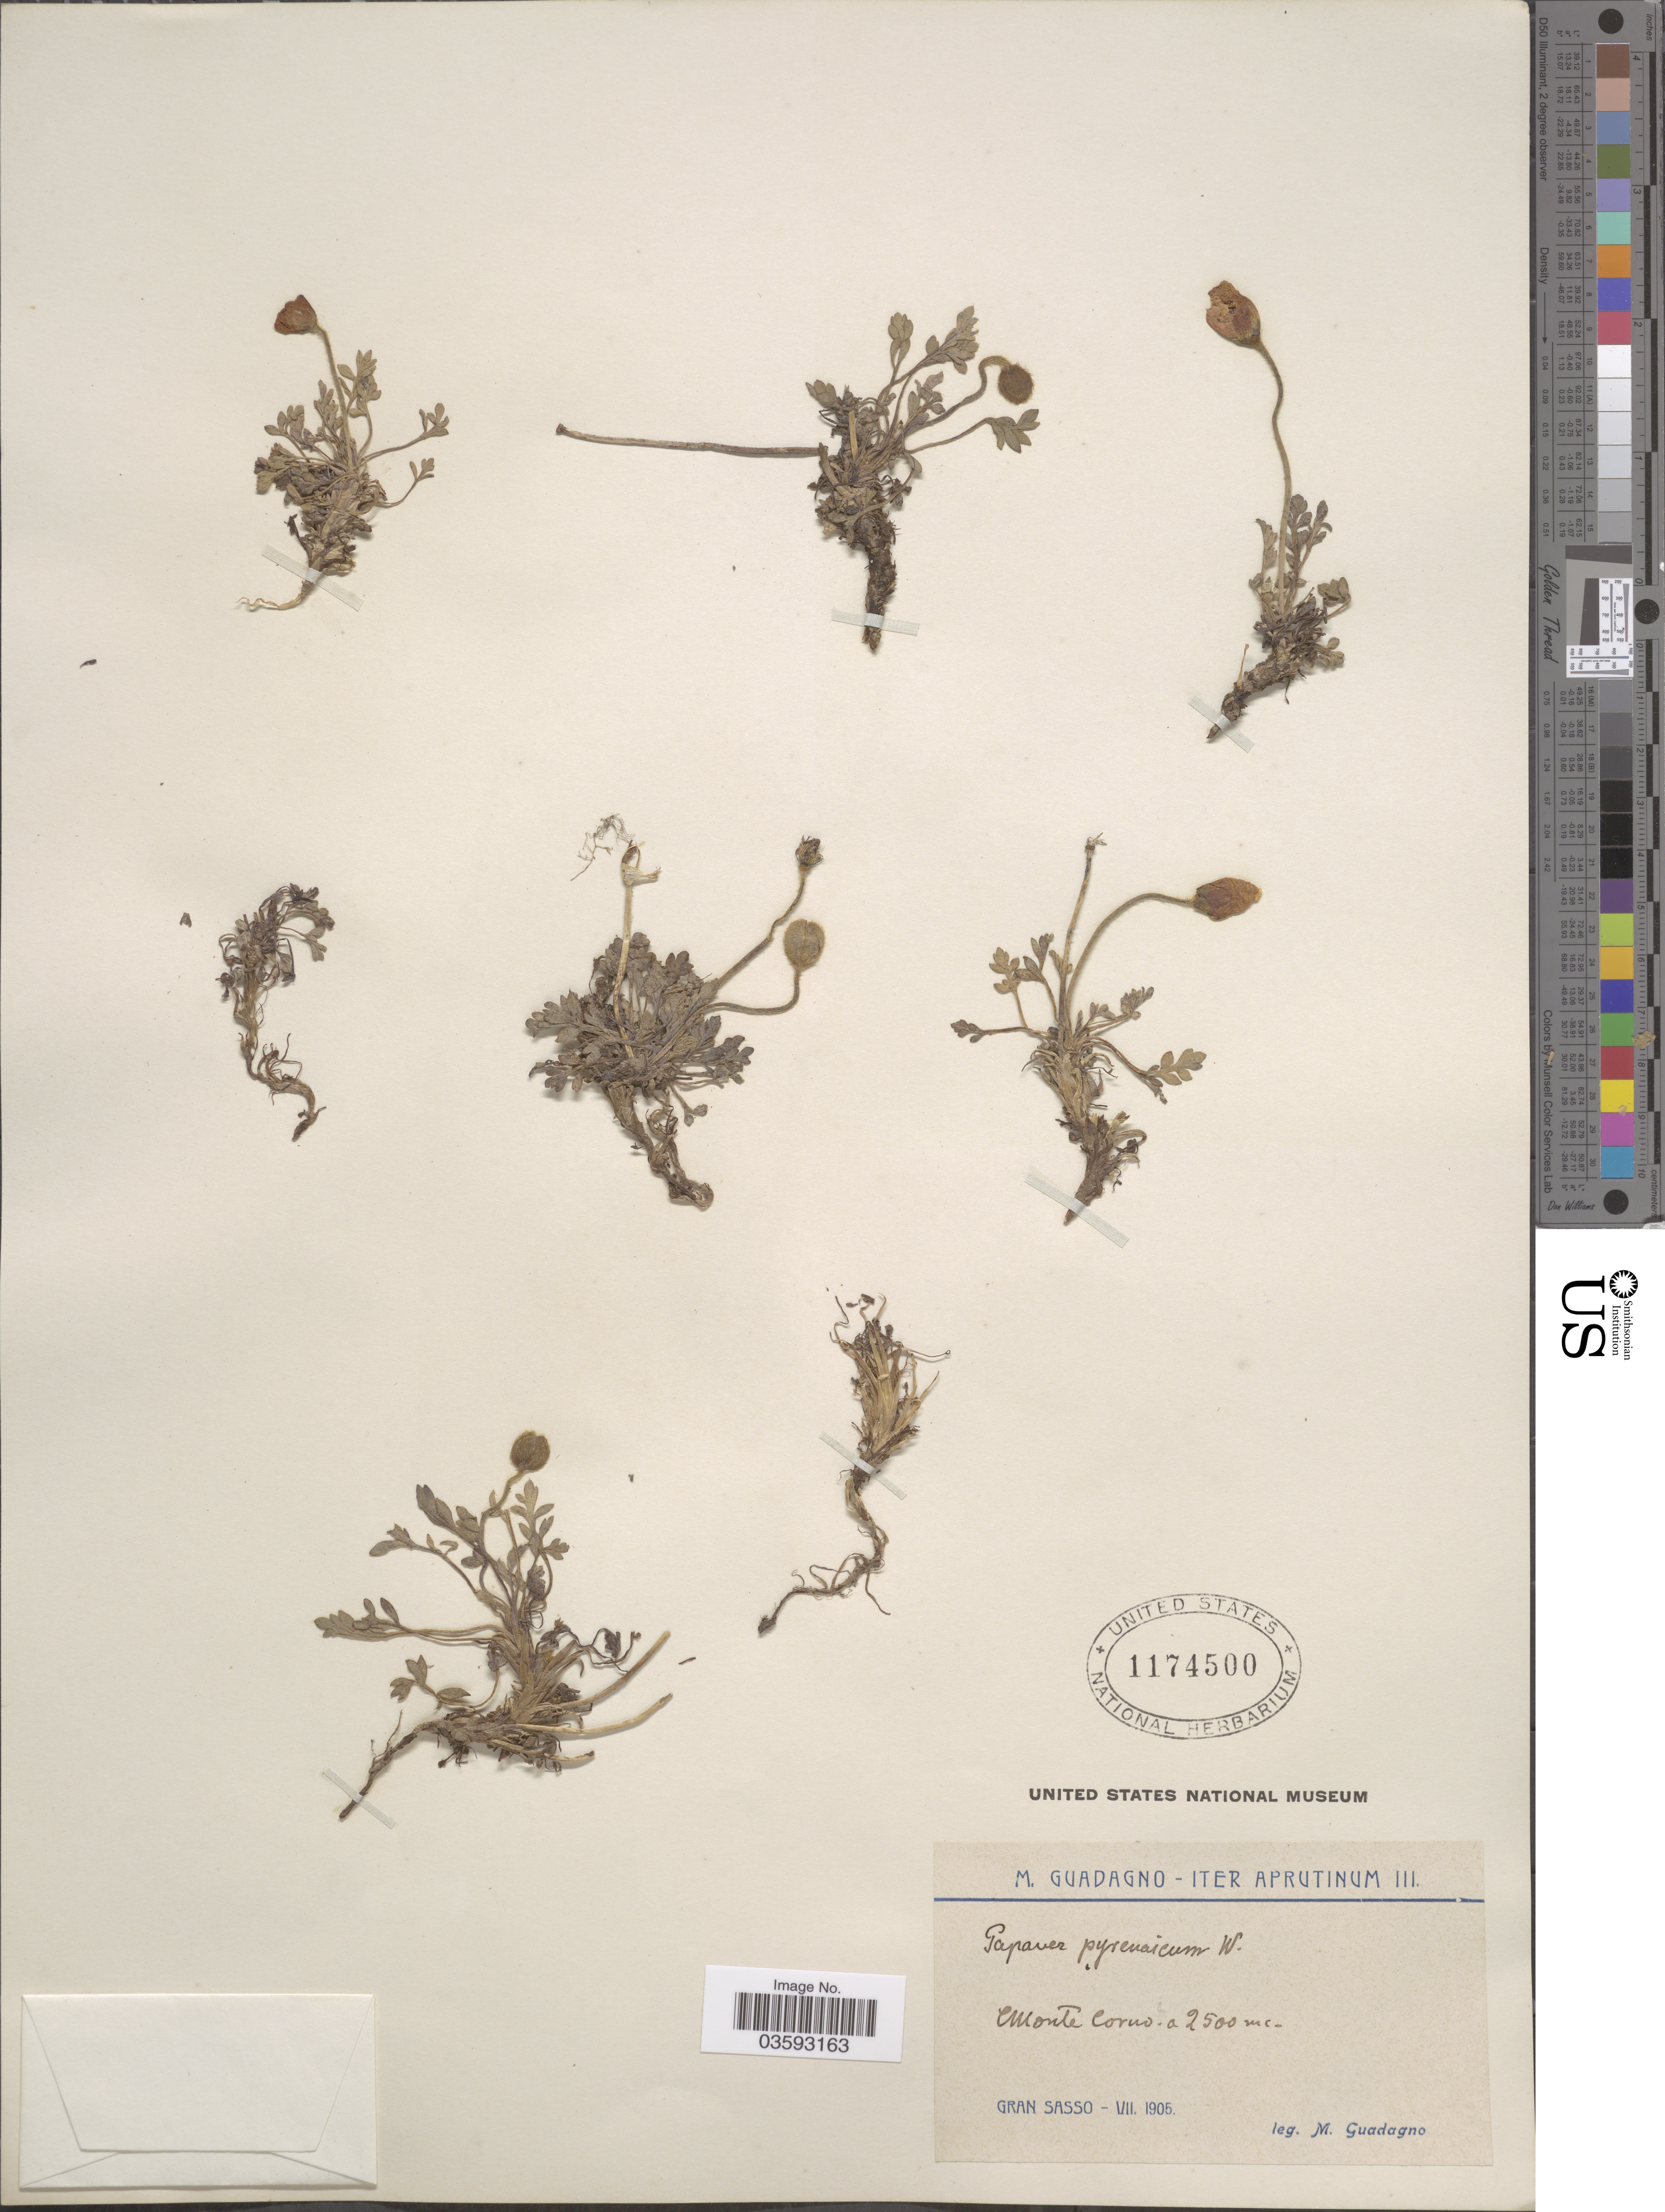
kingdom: Plantae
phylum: Tracheophyta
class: Magnoliopsida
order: Ranunculales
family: Papaveraceae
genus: Papaver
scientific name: Papaver pyrenaicum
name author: Willd.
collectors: M. Guadagno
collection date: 1905-07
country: Italy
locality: Monte Corno, Gran Sasso.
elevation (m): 2500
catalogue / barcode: US 1174500